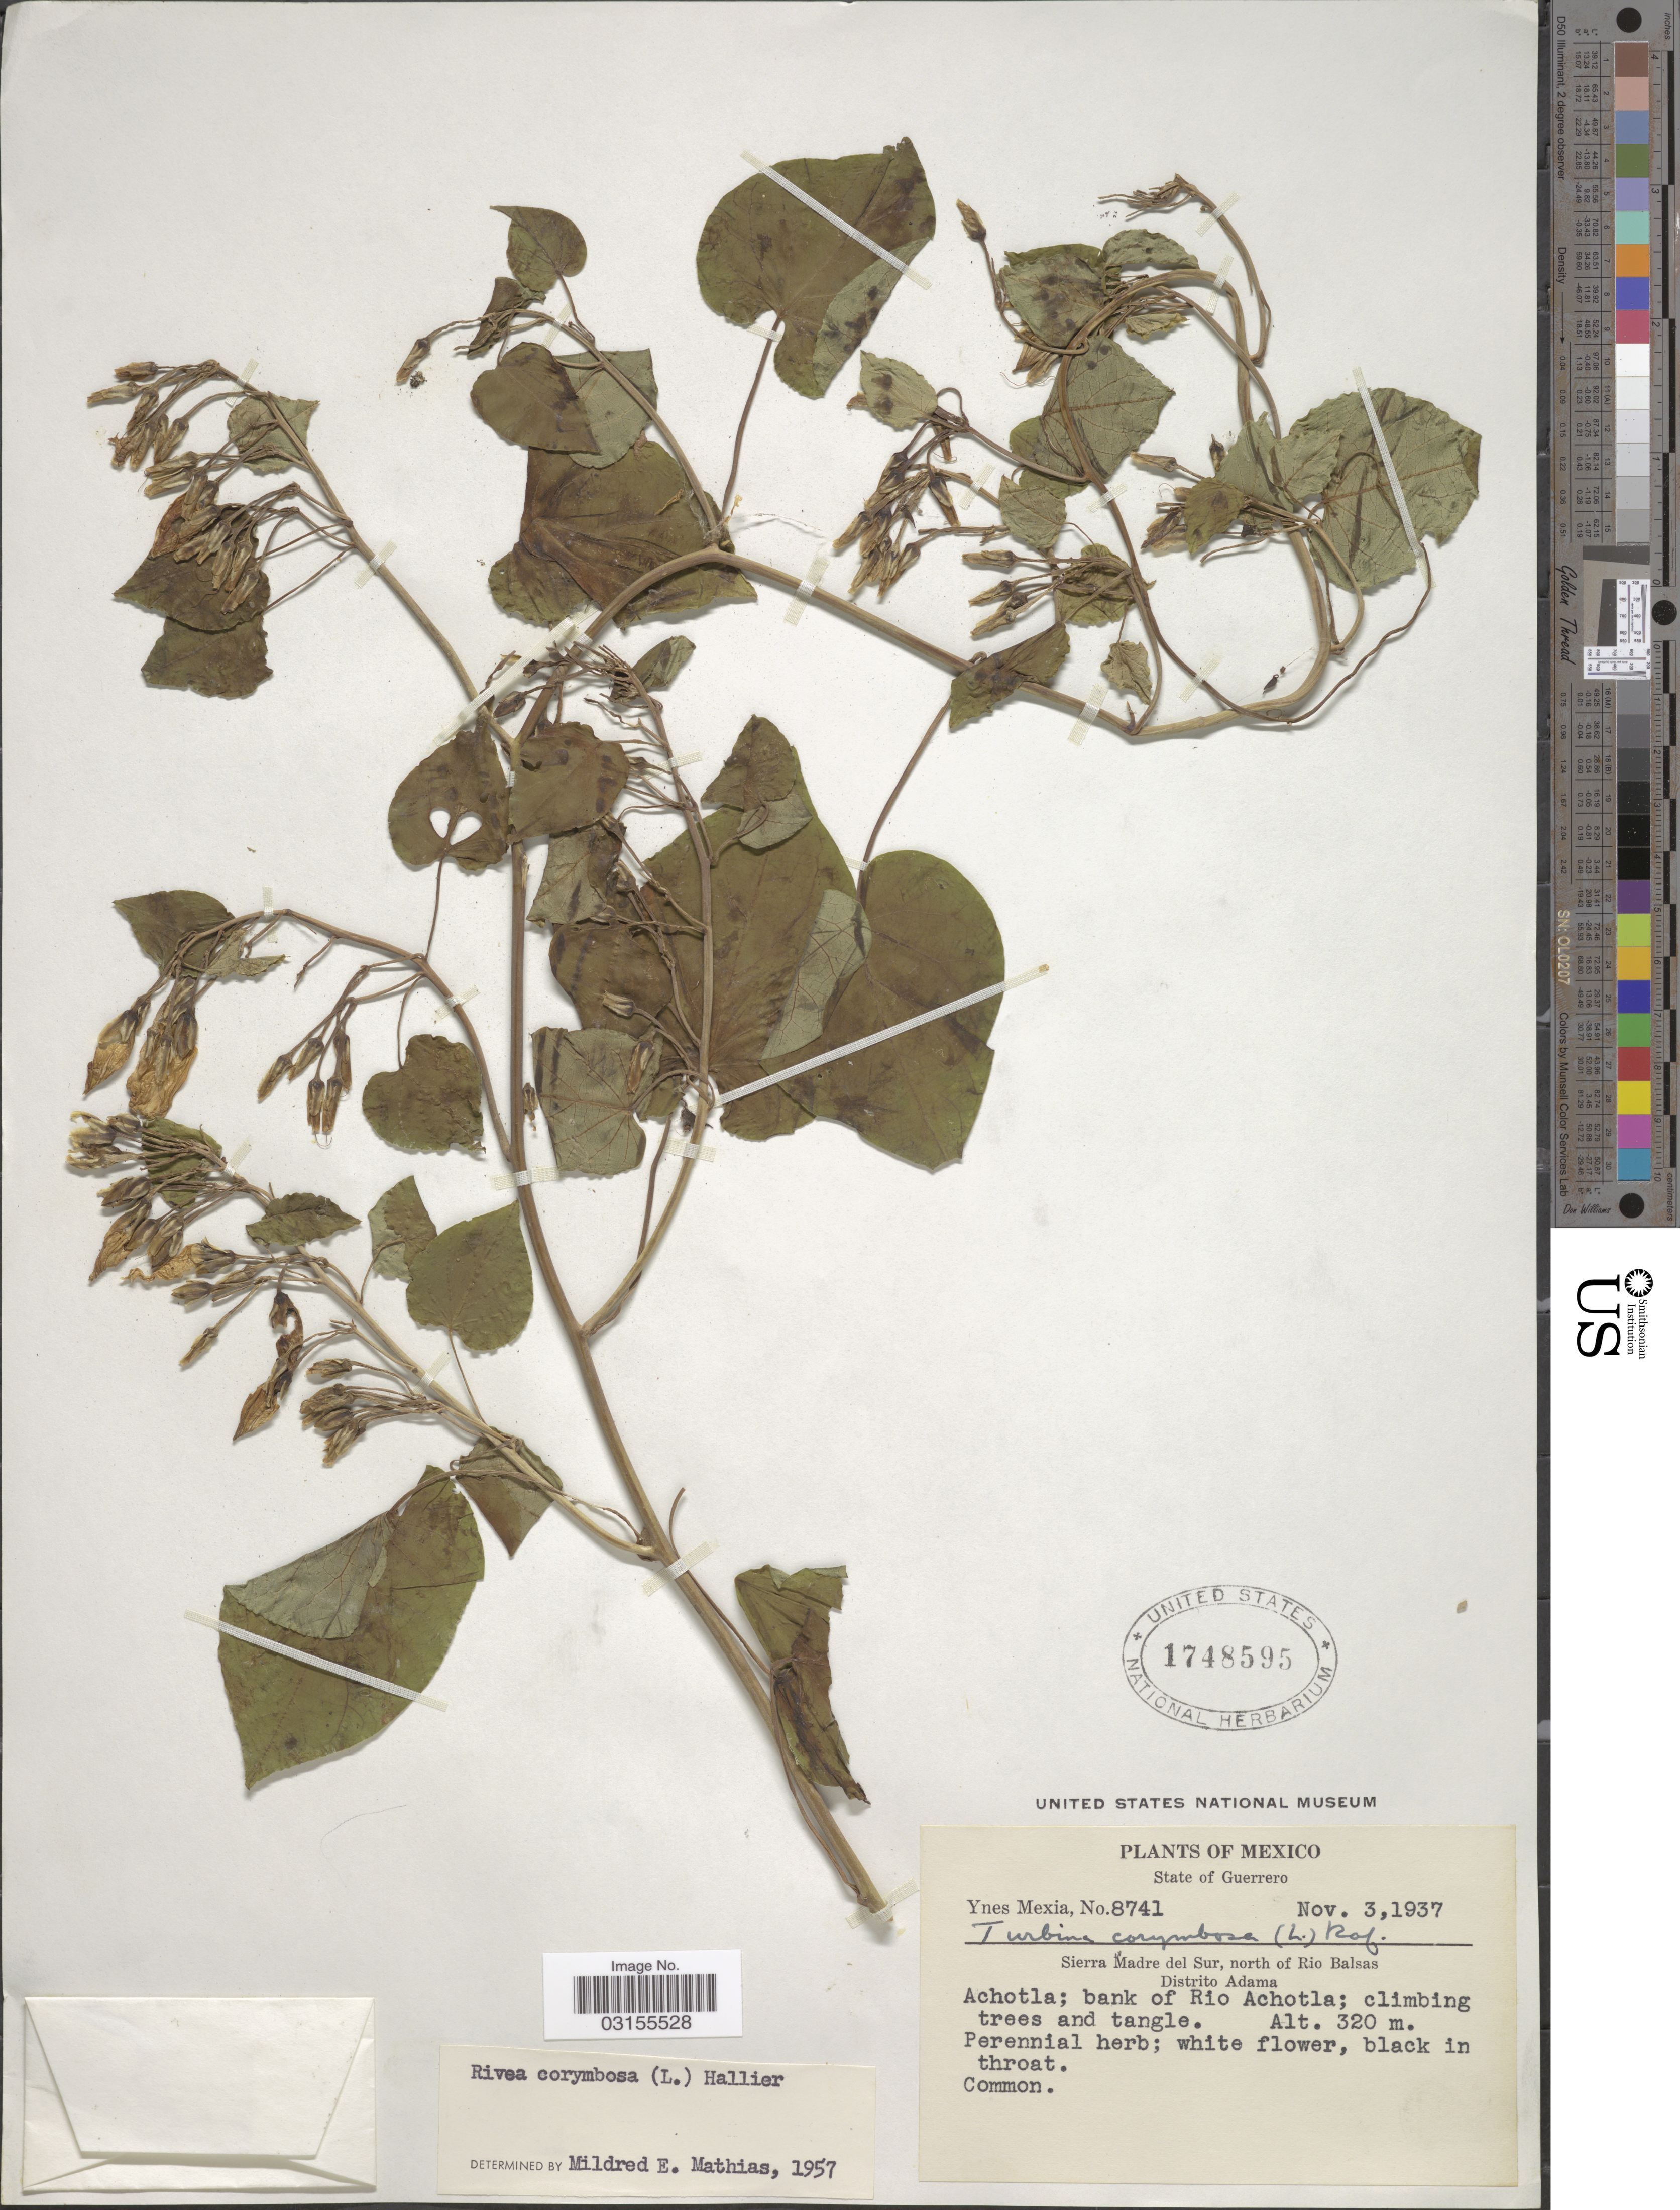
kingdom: Plantae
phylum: Tracheophyta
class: Magnoliopsida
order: Solanales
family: Convolvulaceae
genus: Turbina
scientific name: Turbina corymbosa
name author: (L.) Raf.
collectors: Y. Mexia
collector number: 8741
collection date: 1937-11-03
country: Mexico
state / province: Guerrero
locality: Sierra Madre del Sur, north of Rio Balsas. Distrito Adama. Achotla; bank of Rio Achotla.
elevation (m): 320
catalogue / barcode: US 1748595